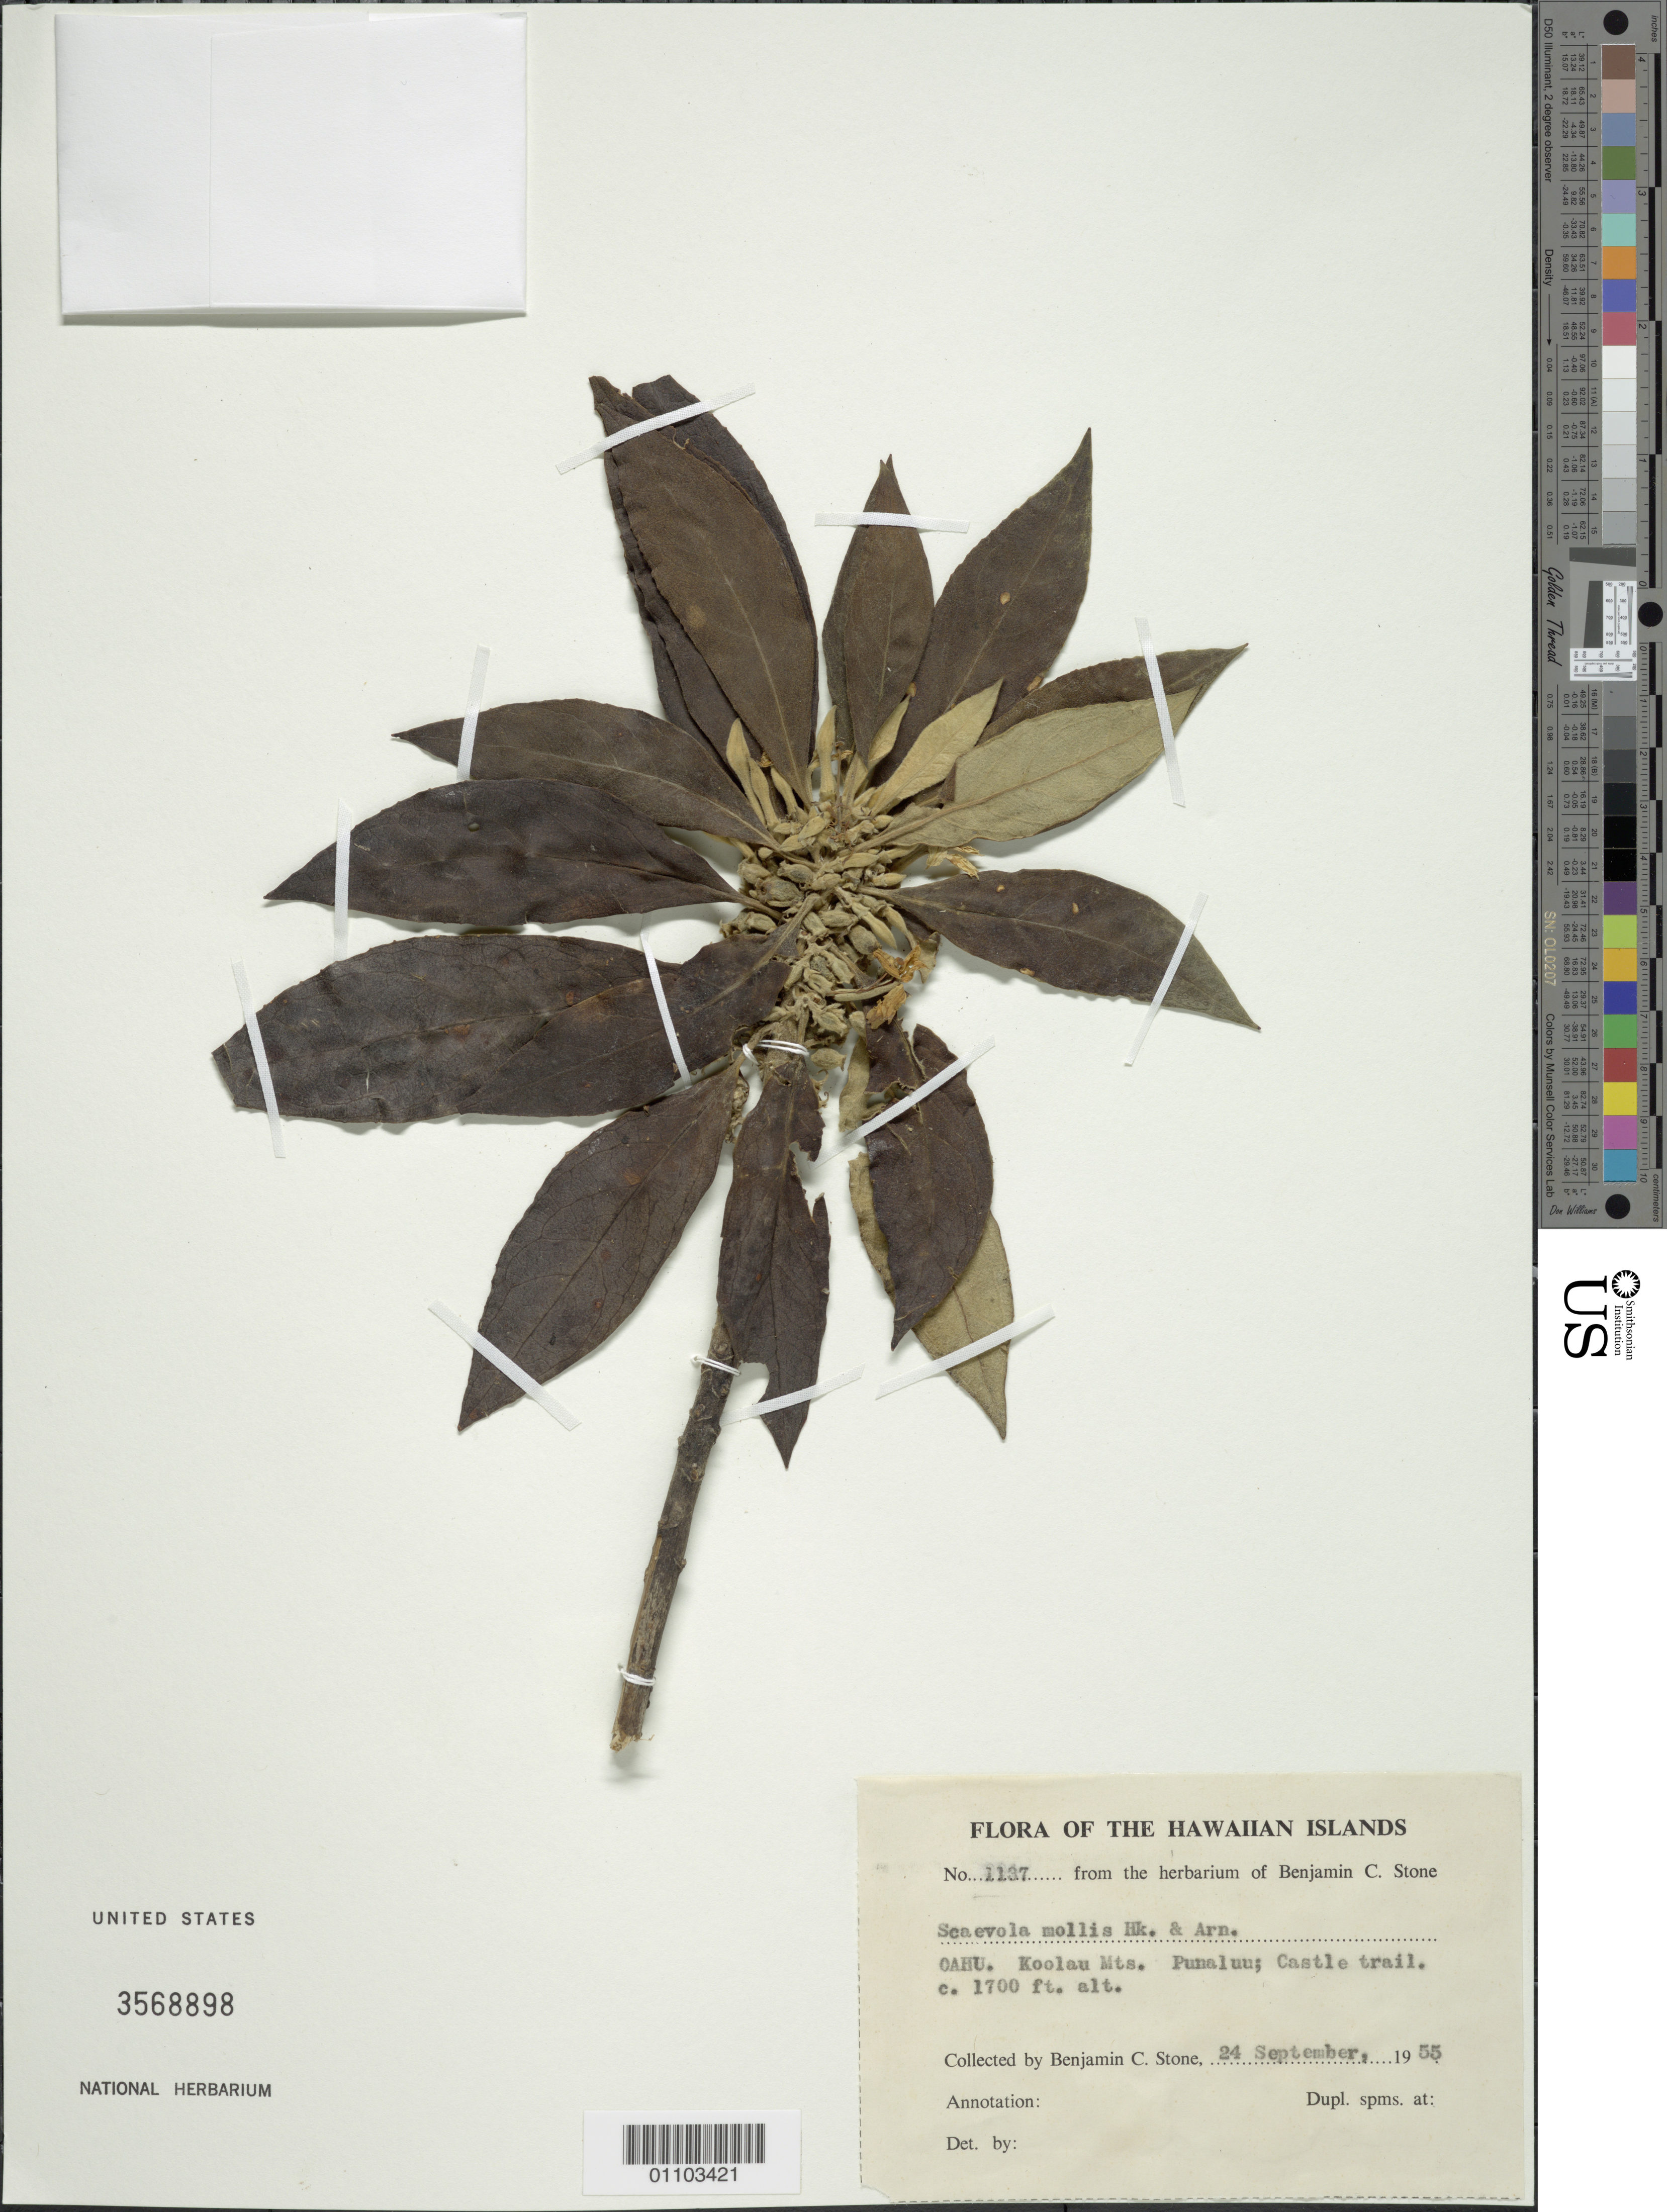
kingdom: Plantae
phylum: Tracheophyta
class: Magnoliopsida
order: Asterales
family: Goodeniaceae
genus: Scaevola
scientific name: Scaevola mollis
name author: Hook. & Arn.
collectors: B. C. Stone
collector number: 1137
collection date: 1955-09-24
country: United States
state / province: Hawaii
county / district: Honolulu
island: Oahu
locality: Koolau Mts., Punaluu, Castle trail.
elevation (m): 518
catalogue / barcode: US 3568898